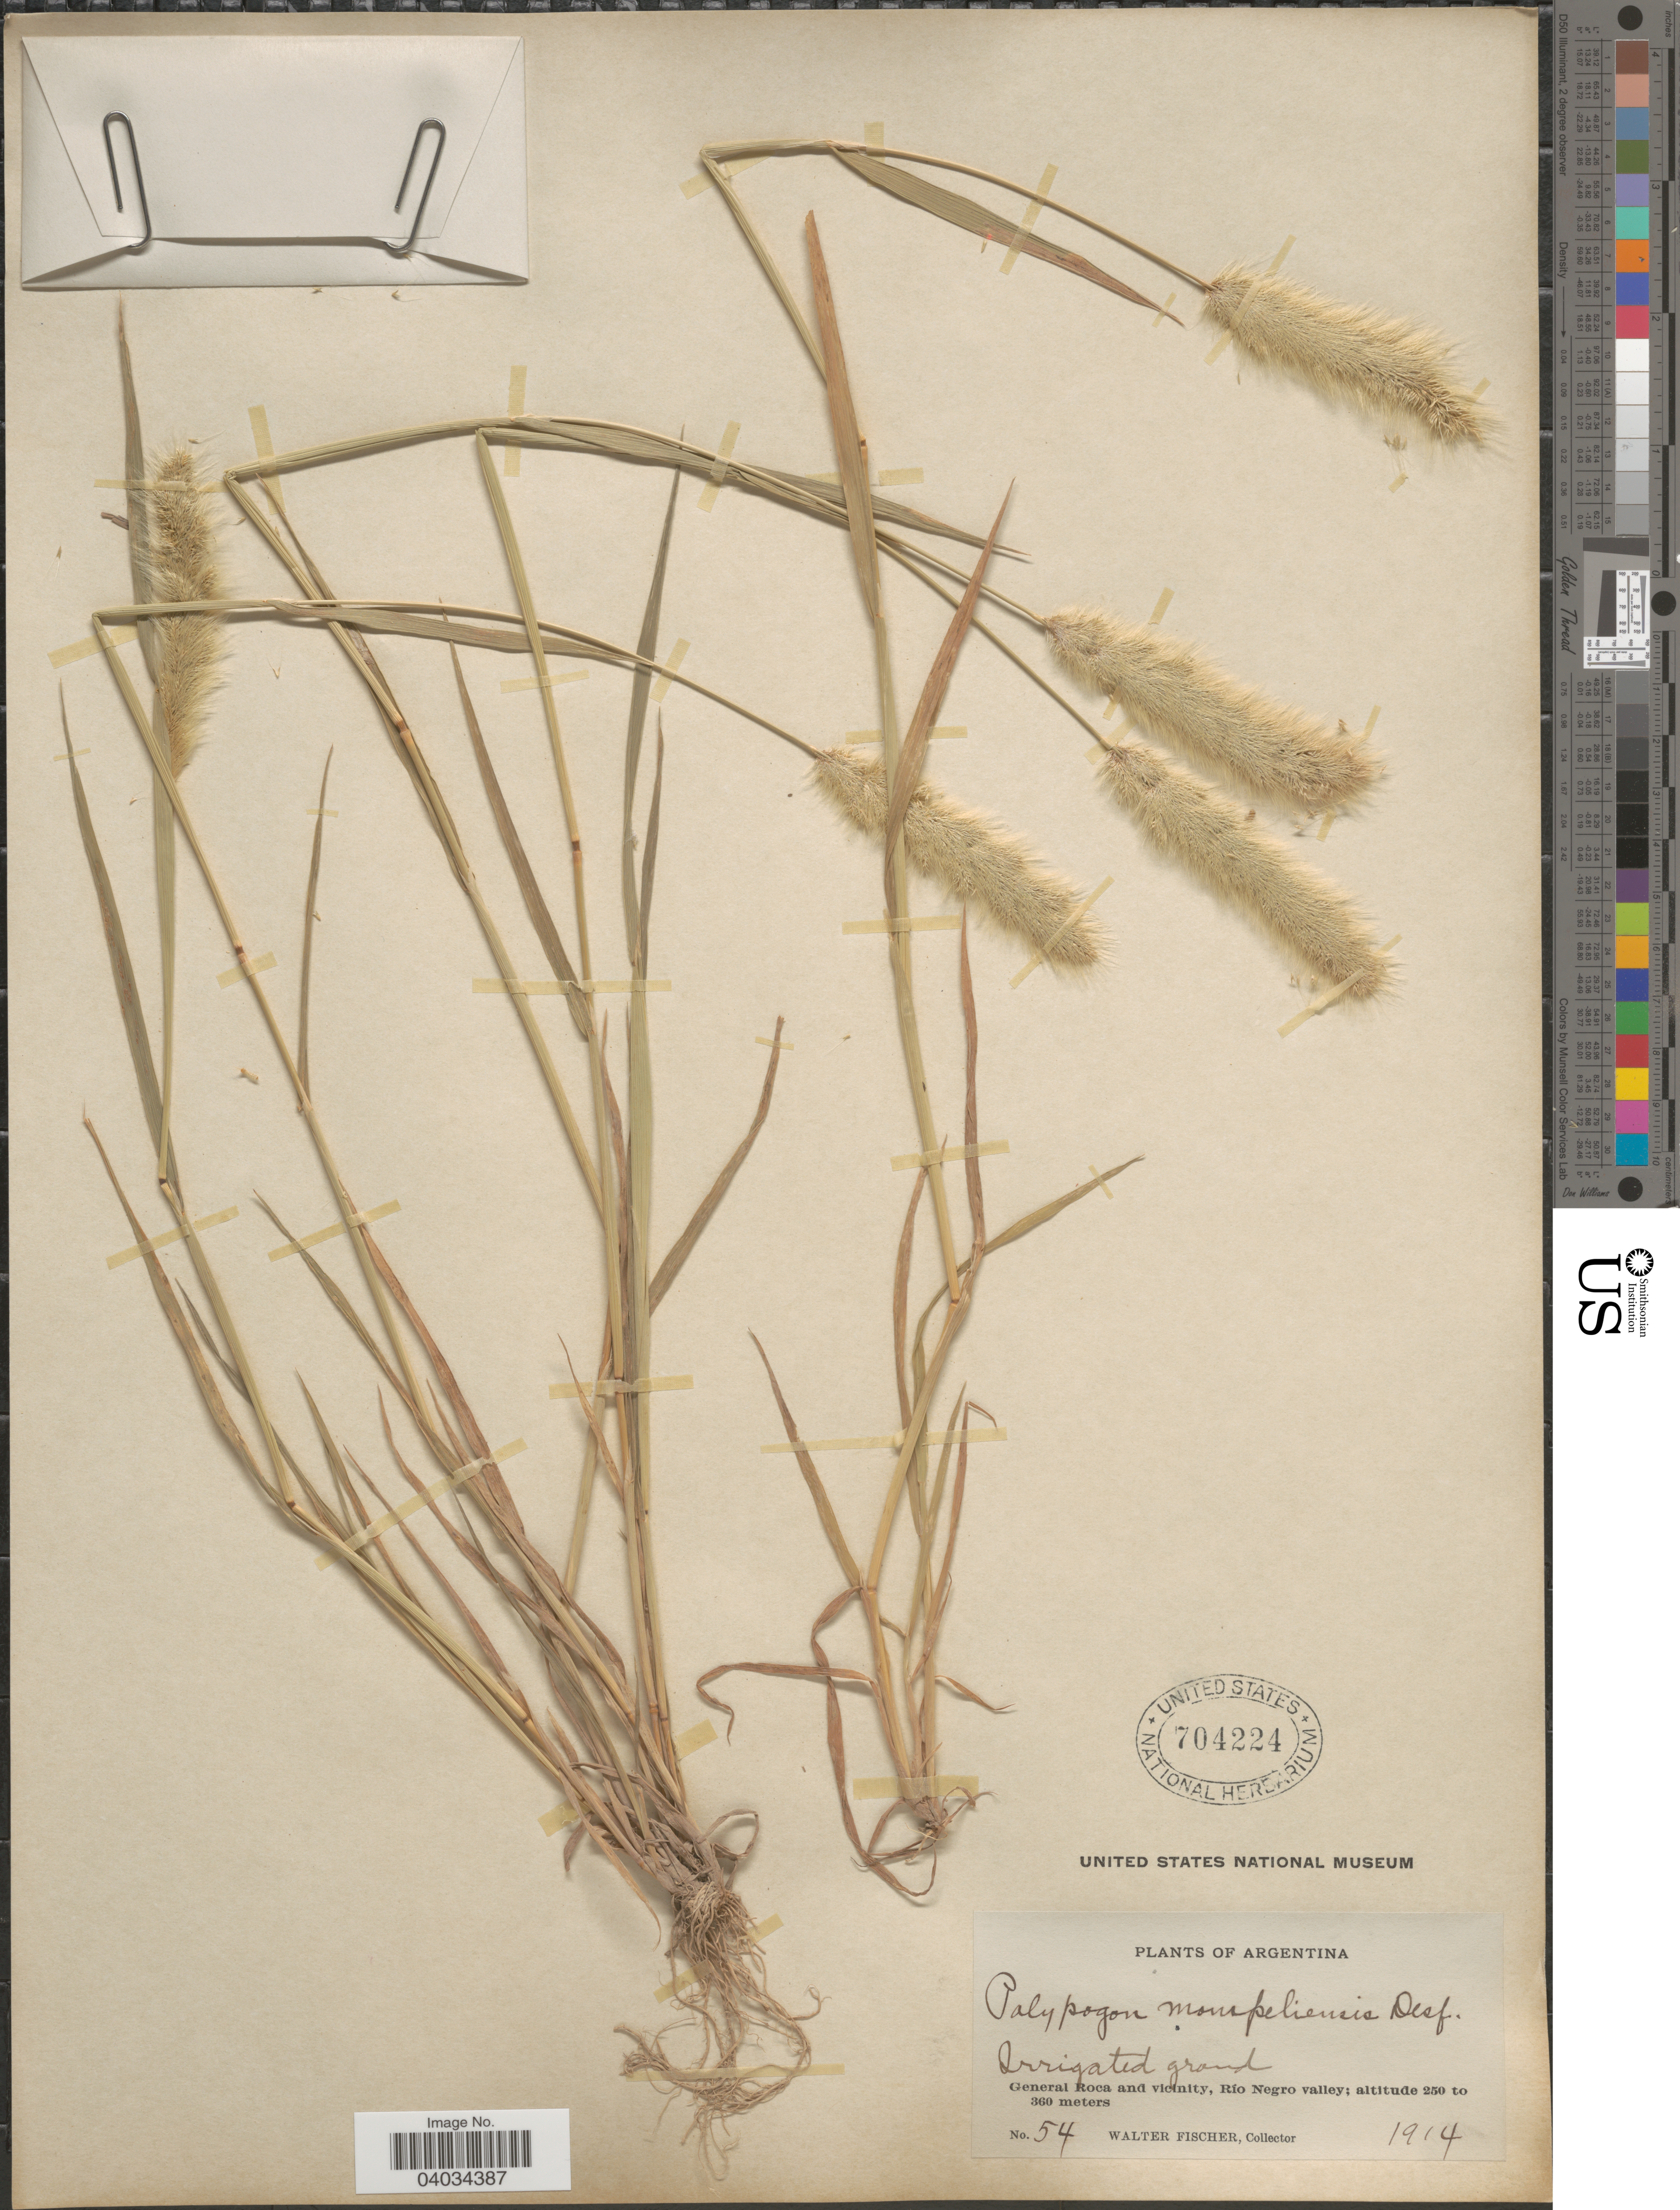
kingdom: Plantae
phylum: Tracheophyta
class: Liliopsida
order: Poales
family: Poaceae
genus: Polypogon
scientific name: Polypogon monspeliensis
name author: (L.) Desf.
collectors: W. Fischer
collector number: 54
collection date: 1914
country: Argentina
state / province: Rio Negro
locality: Irrigated ground. General Roca and vicinity, Río Negro valley.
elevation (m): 250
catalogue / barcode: US 704224